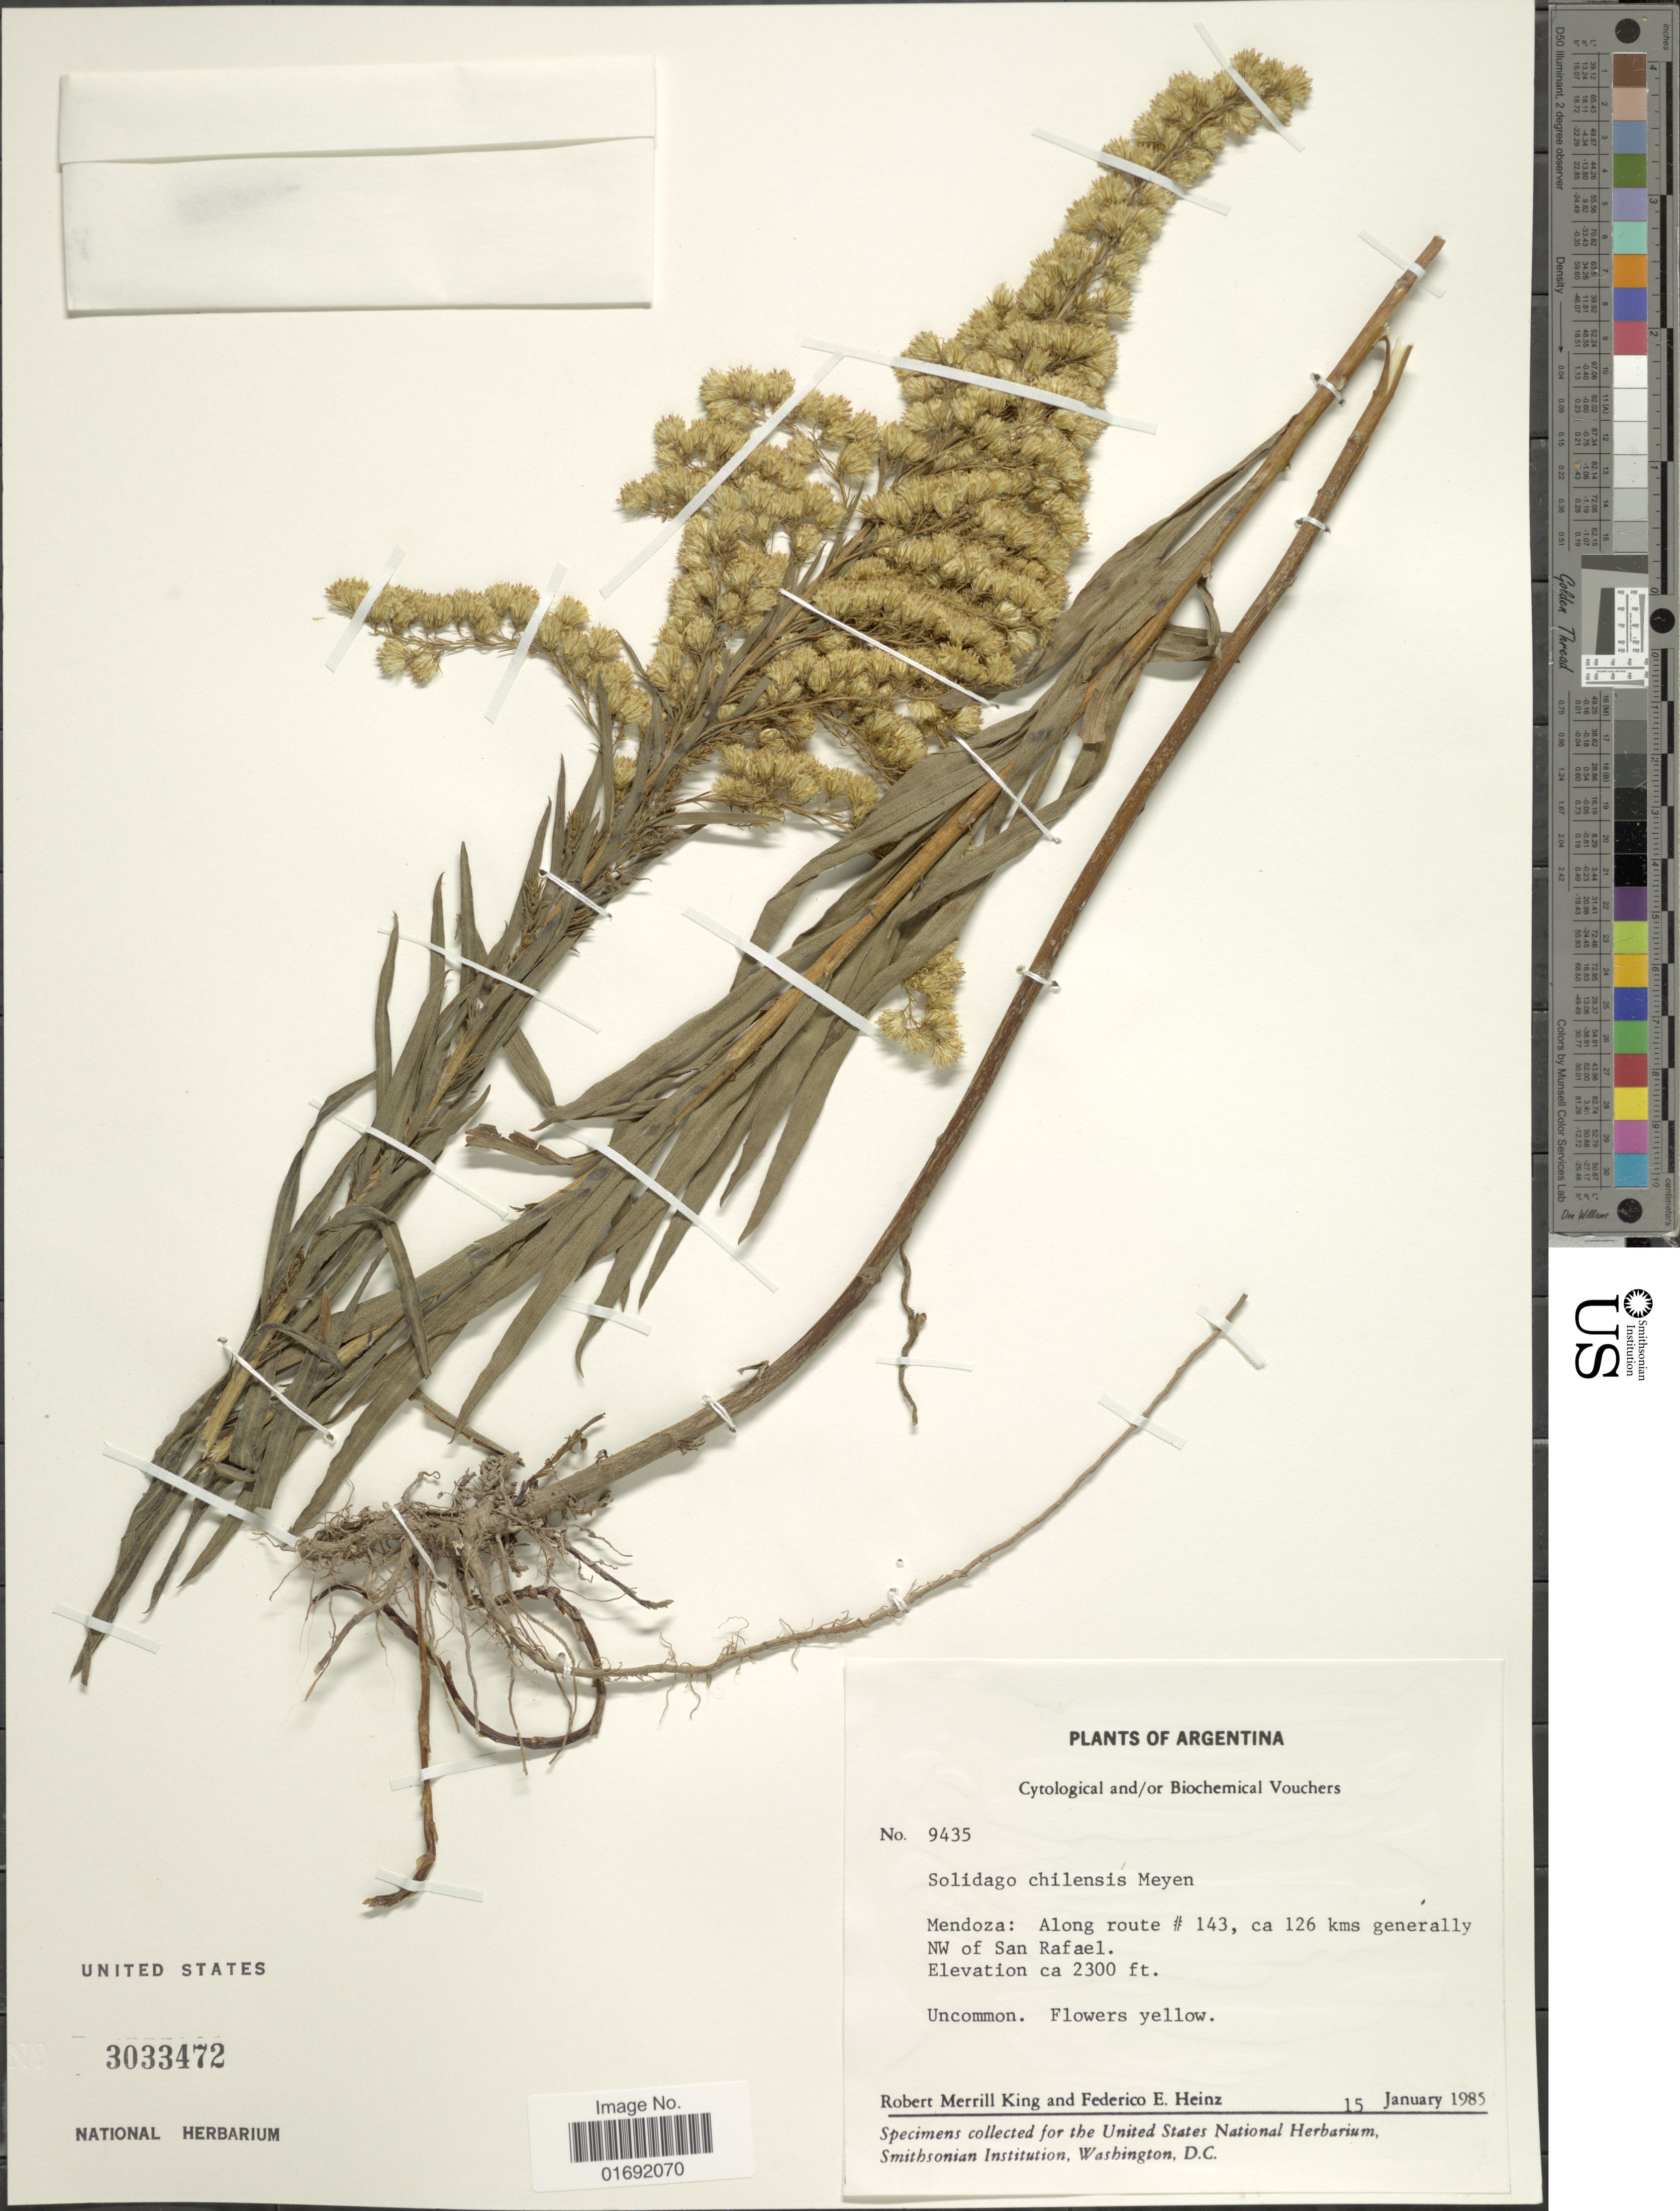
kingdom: Plantae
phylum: Tracheophyta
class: Magnoliopsida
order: Asterales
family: Asteraceae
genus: Solidago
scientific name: Solidago chilensis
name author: Meyen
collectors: R. M. King & F. Heinz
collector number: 9435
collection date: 1985-01-15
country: Argentina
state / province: Mendoza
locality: Along route #143, ca 126 kms generally NW of San Rafael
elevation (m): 701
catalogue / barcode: US 3033472